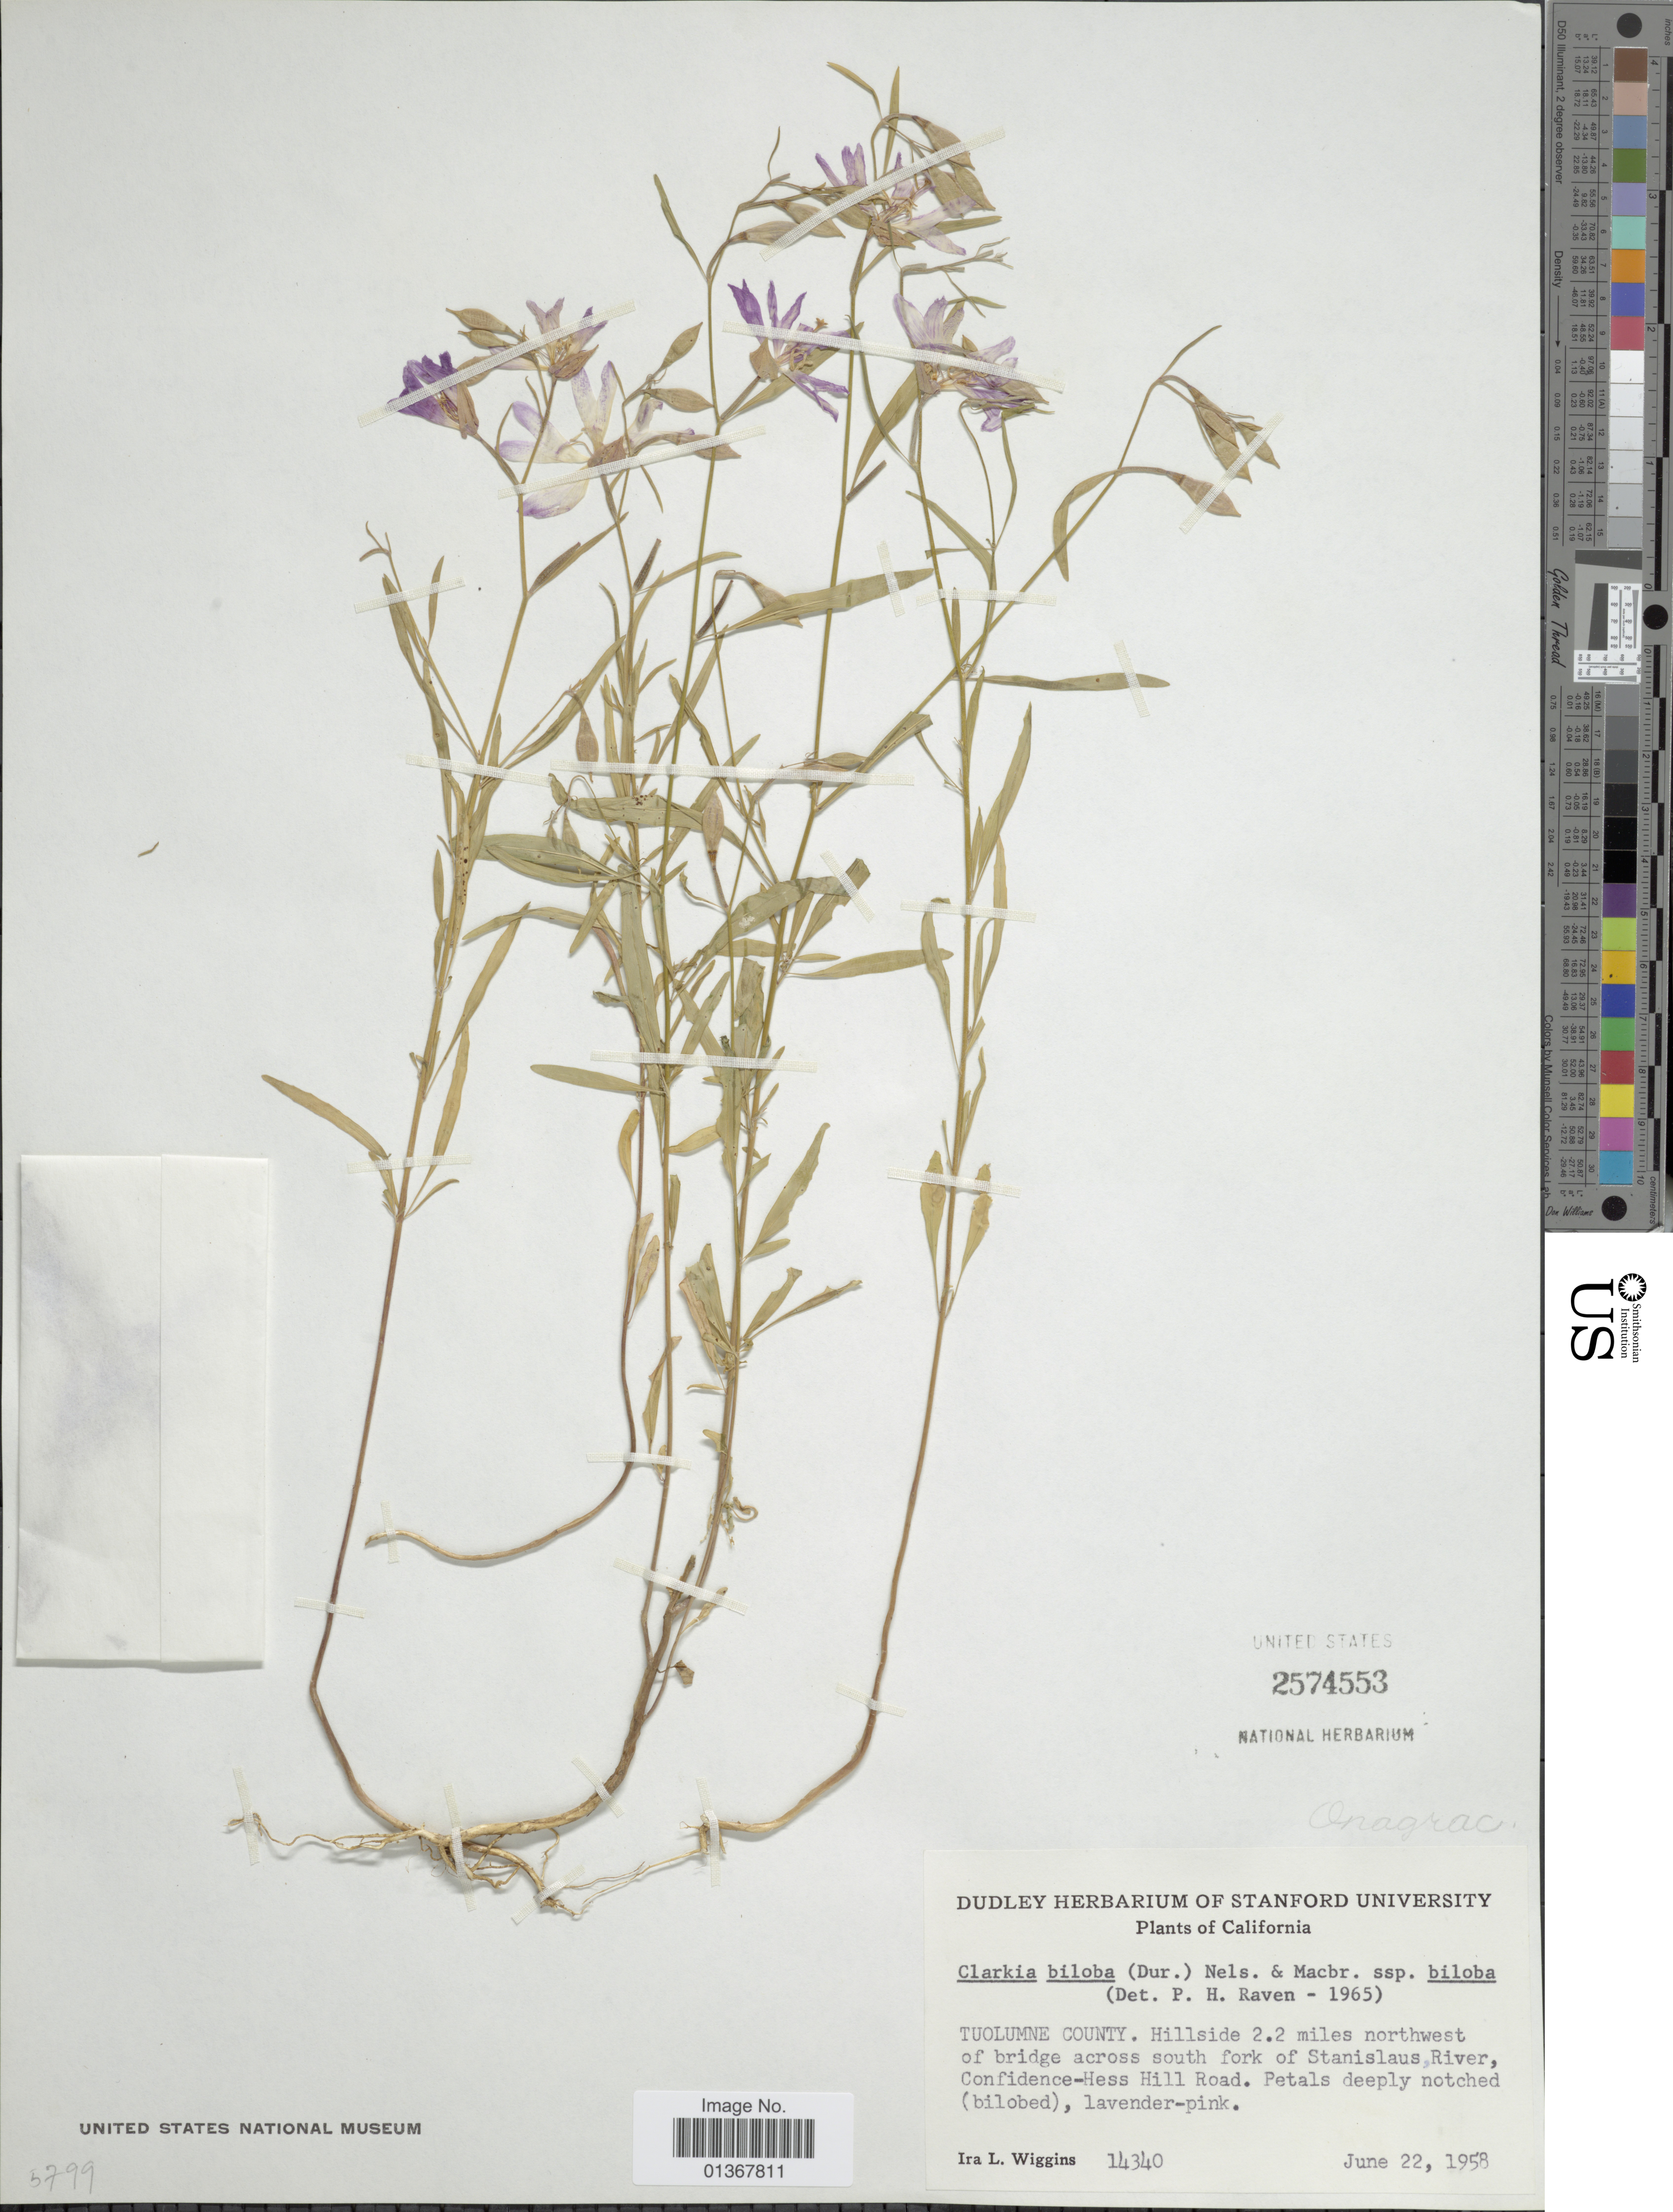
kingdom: Plantae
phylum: Tracheophyta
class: Magnoliopsida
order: Myrtales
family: Onagraceae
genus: Clarkia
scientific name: Clarkia biloba subsp. biloba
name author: (Durand) A. Nelson & J.F. Macbr.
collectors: I. L. Wiggins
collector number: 14340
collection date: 1958-06-22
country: United States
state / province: California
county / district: Tuolumne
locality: Tuolumne County. Hillside 2.2 miles northwest of bridge across south fork of Stanislaus River, Confidence-Hess Hill Road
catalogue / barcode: US 2574553